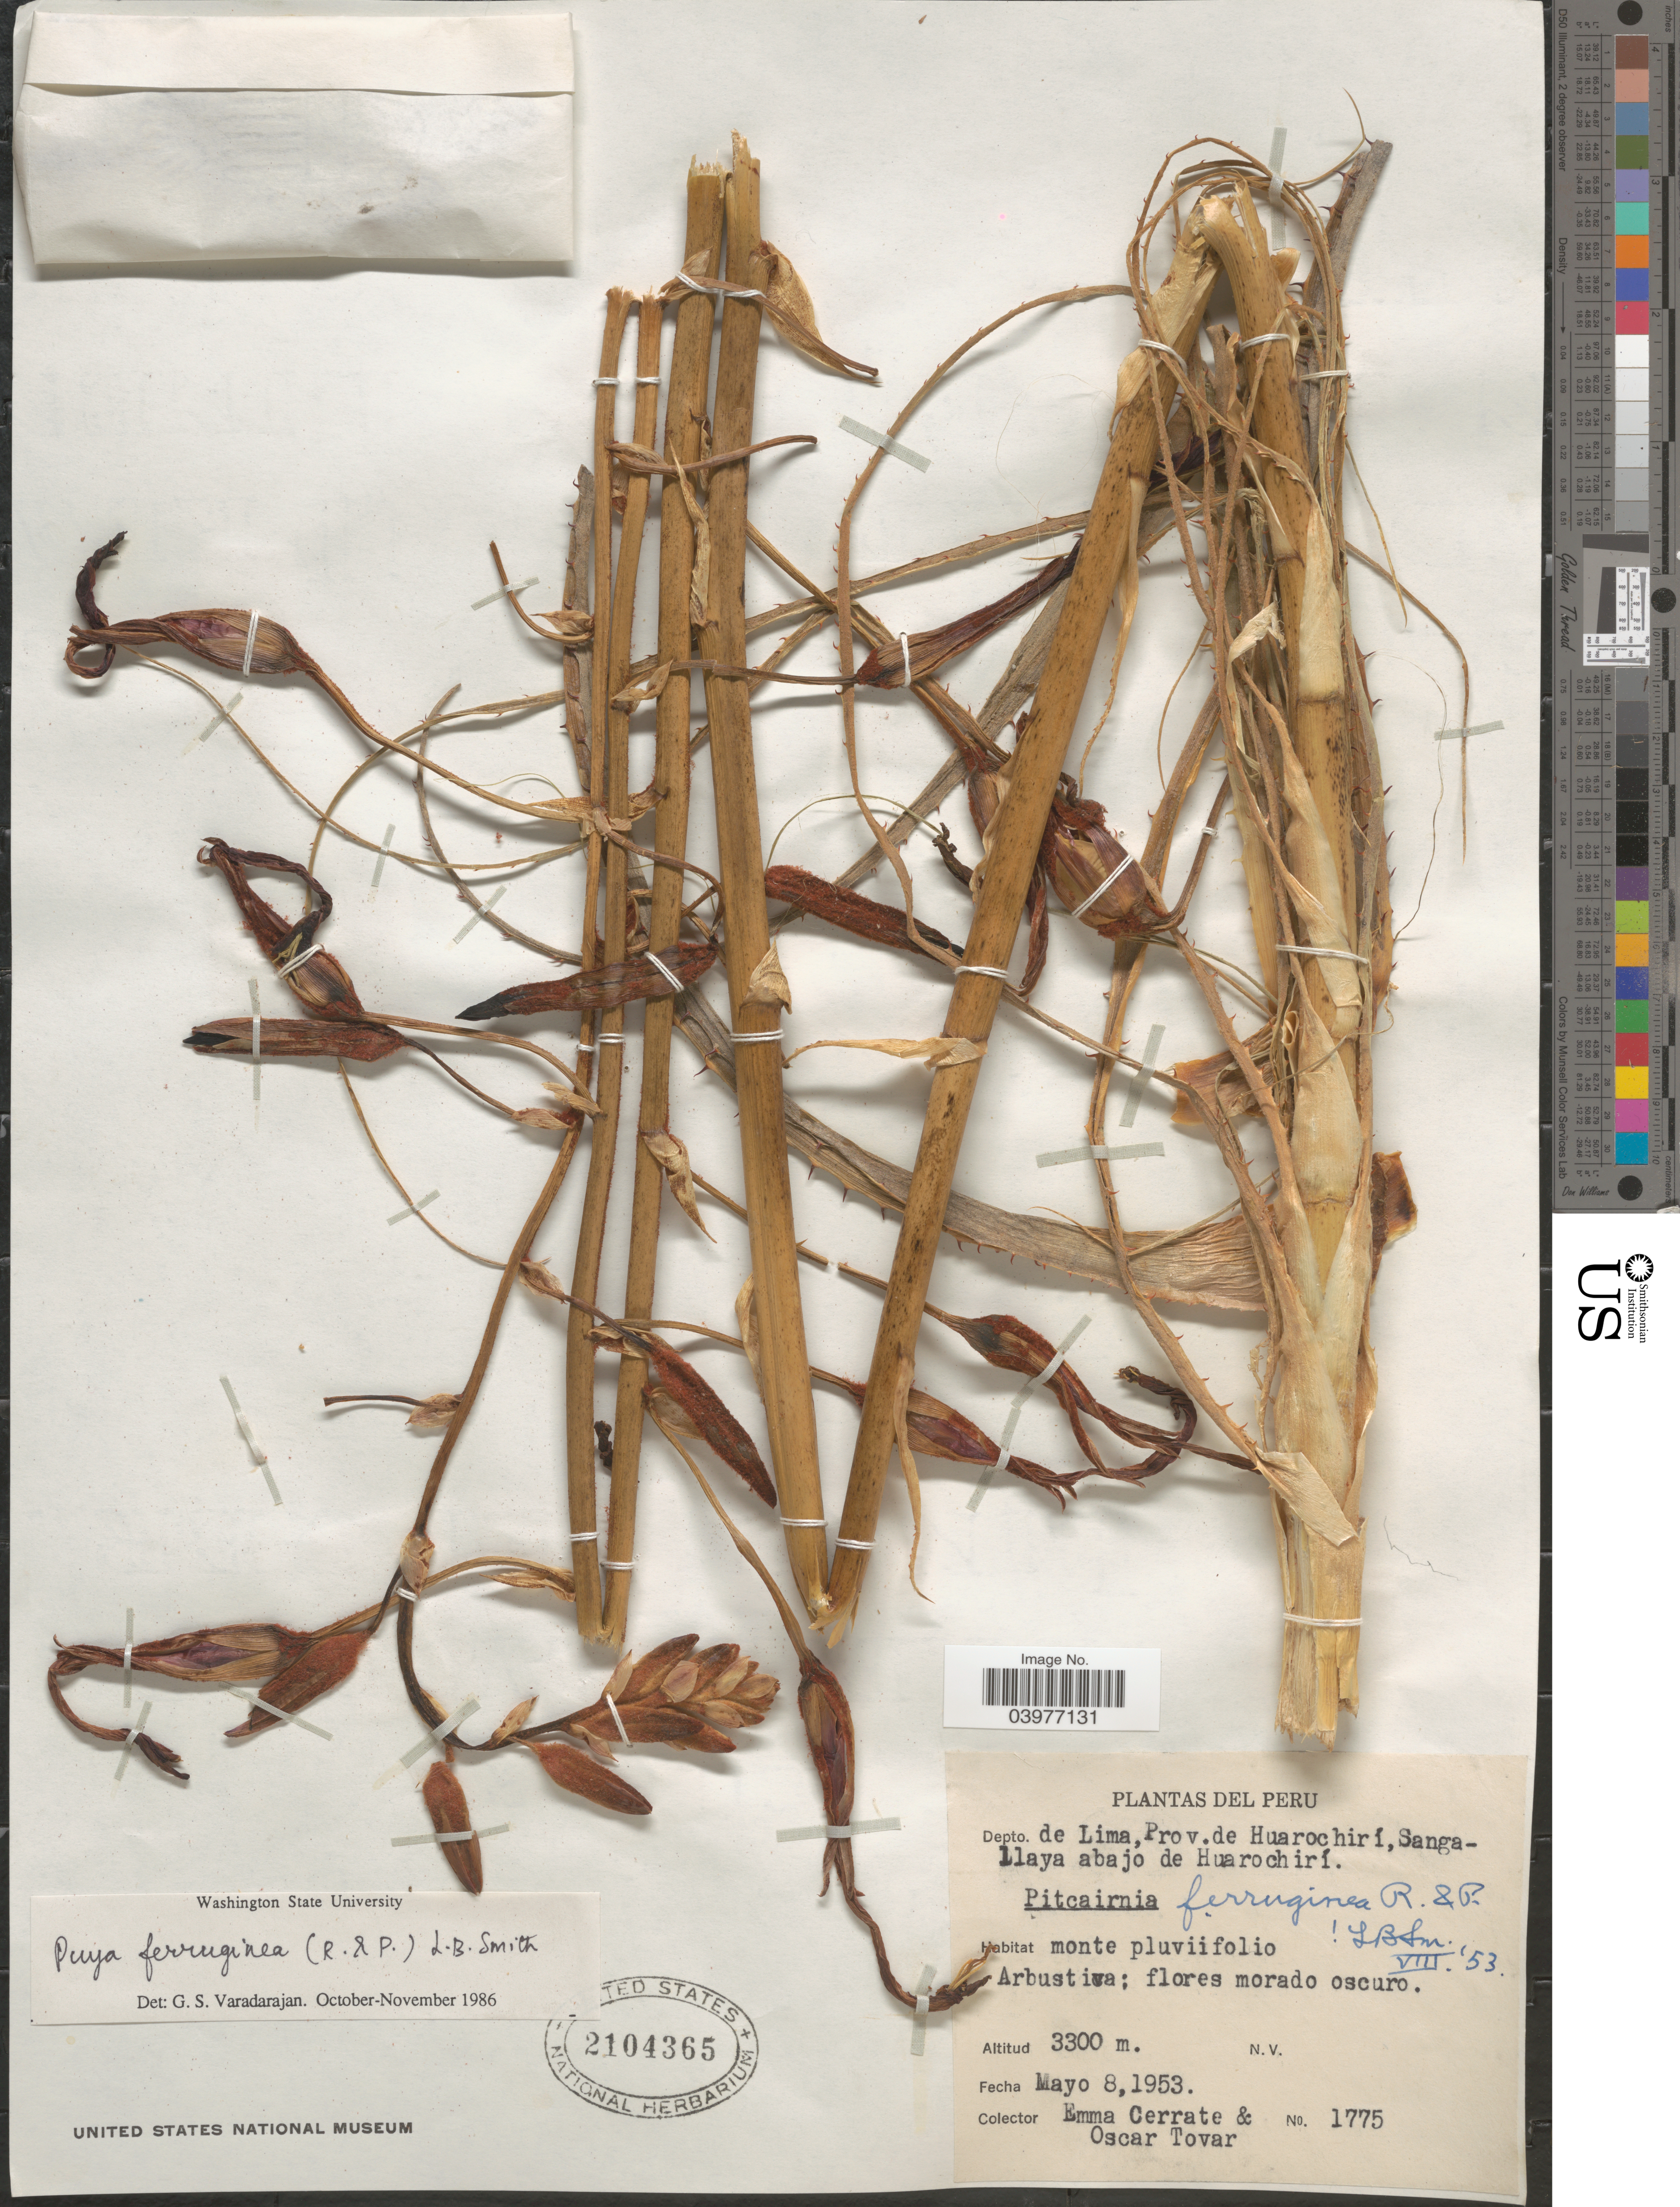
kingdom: Plantae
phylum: Tracheophyta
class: Liliopsida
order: Poales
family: Bromeliaceae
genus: Puya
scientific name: Puya ferruginea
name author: (Ruiz & Pav.) L.B. Sm.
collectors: E. Cerrate & Ó. Tovar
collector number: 1775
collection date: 1953-05-08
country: Peru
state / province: Lima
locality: Depto. de Lima, Prov. de Huarochirí,Sangallaya abajo de Huarochirí.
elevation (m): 3300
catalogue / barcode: US 2104365